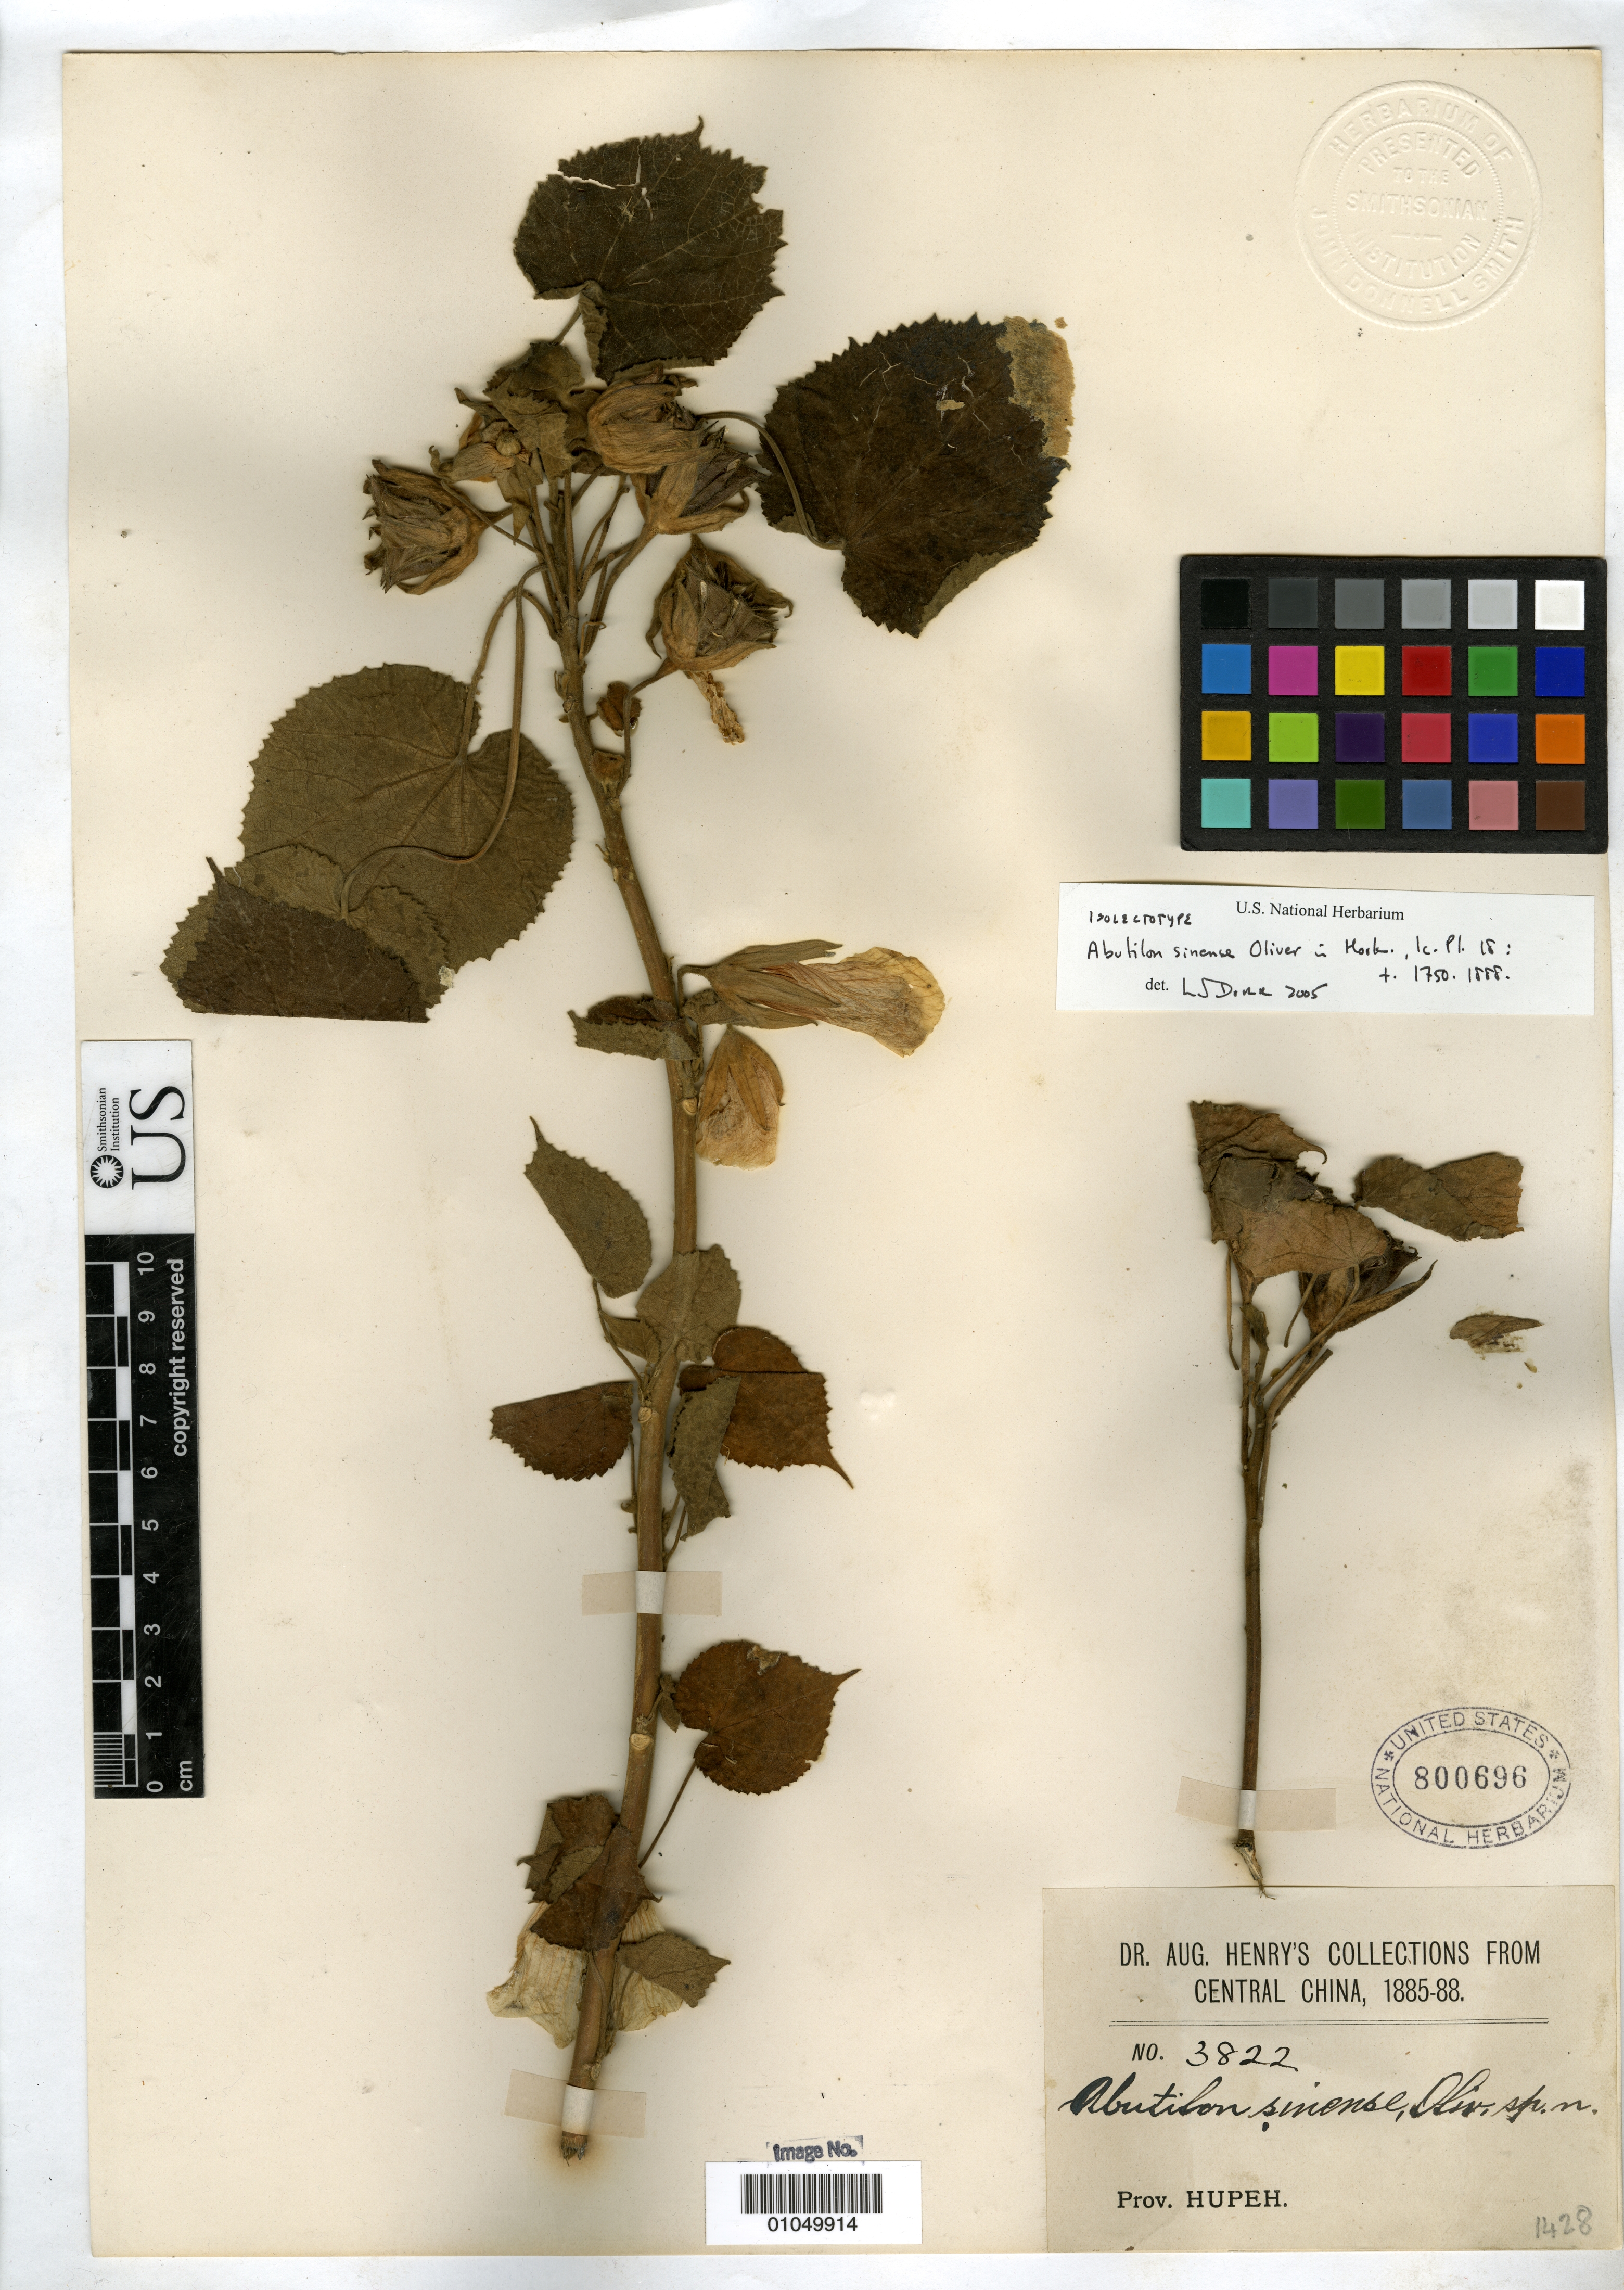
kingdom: Plantae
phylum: Tracheophyta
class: Magnoliopsida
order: Malvales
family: Malvaceae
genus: Abutilon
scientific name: Abutilon sinense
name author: Oliv.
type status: Isolectotype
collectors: A. Henry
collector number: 3822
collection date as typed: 1885 to -- --- 1888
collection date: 1885/1888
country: China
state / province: Hubei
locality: Prov. Hupeh.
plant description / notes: One of two syntype collections (Henry 3454, 3822) cited in protologue. Hu (1955) designates Henry 3822 as lectotype collection but without citing a herbarium.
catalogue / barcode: US 800696